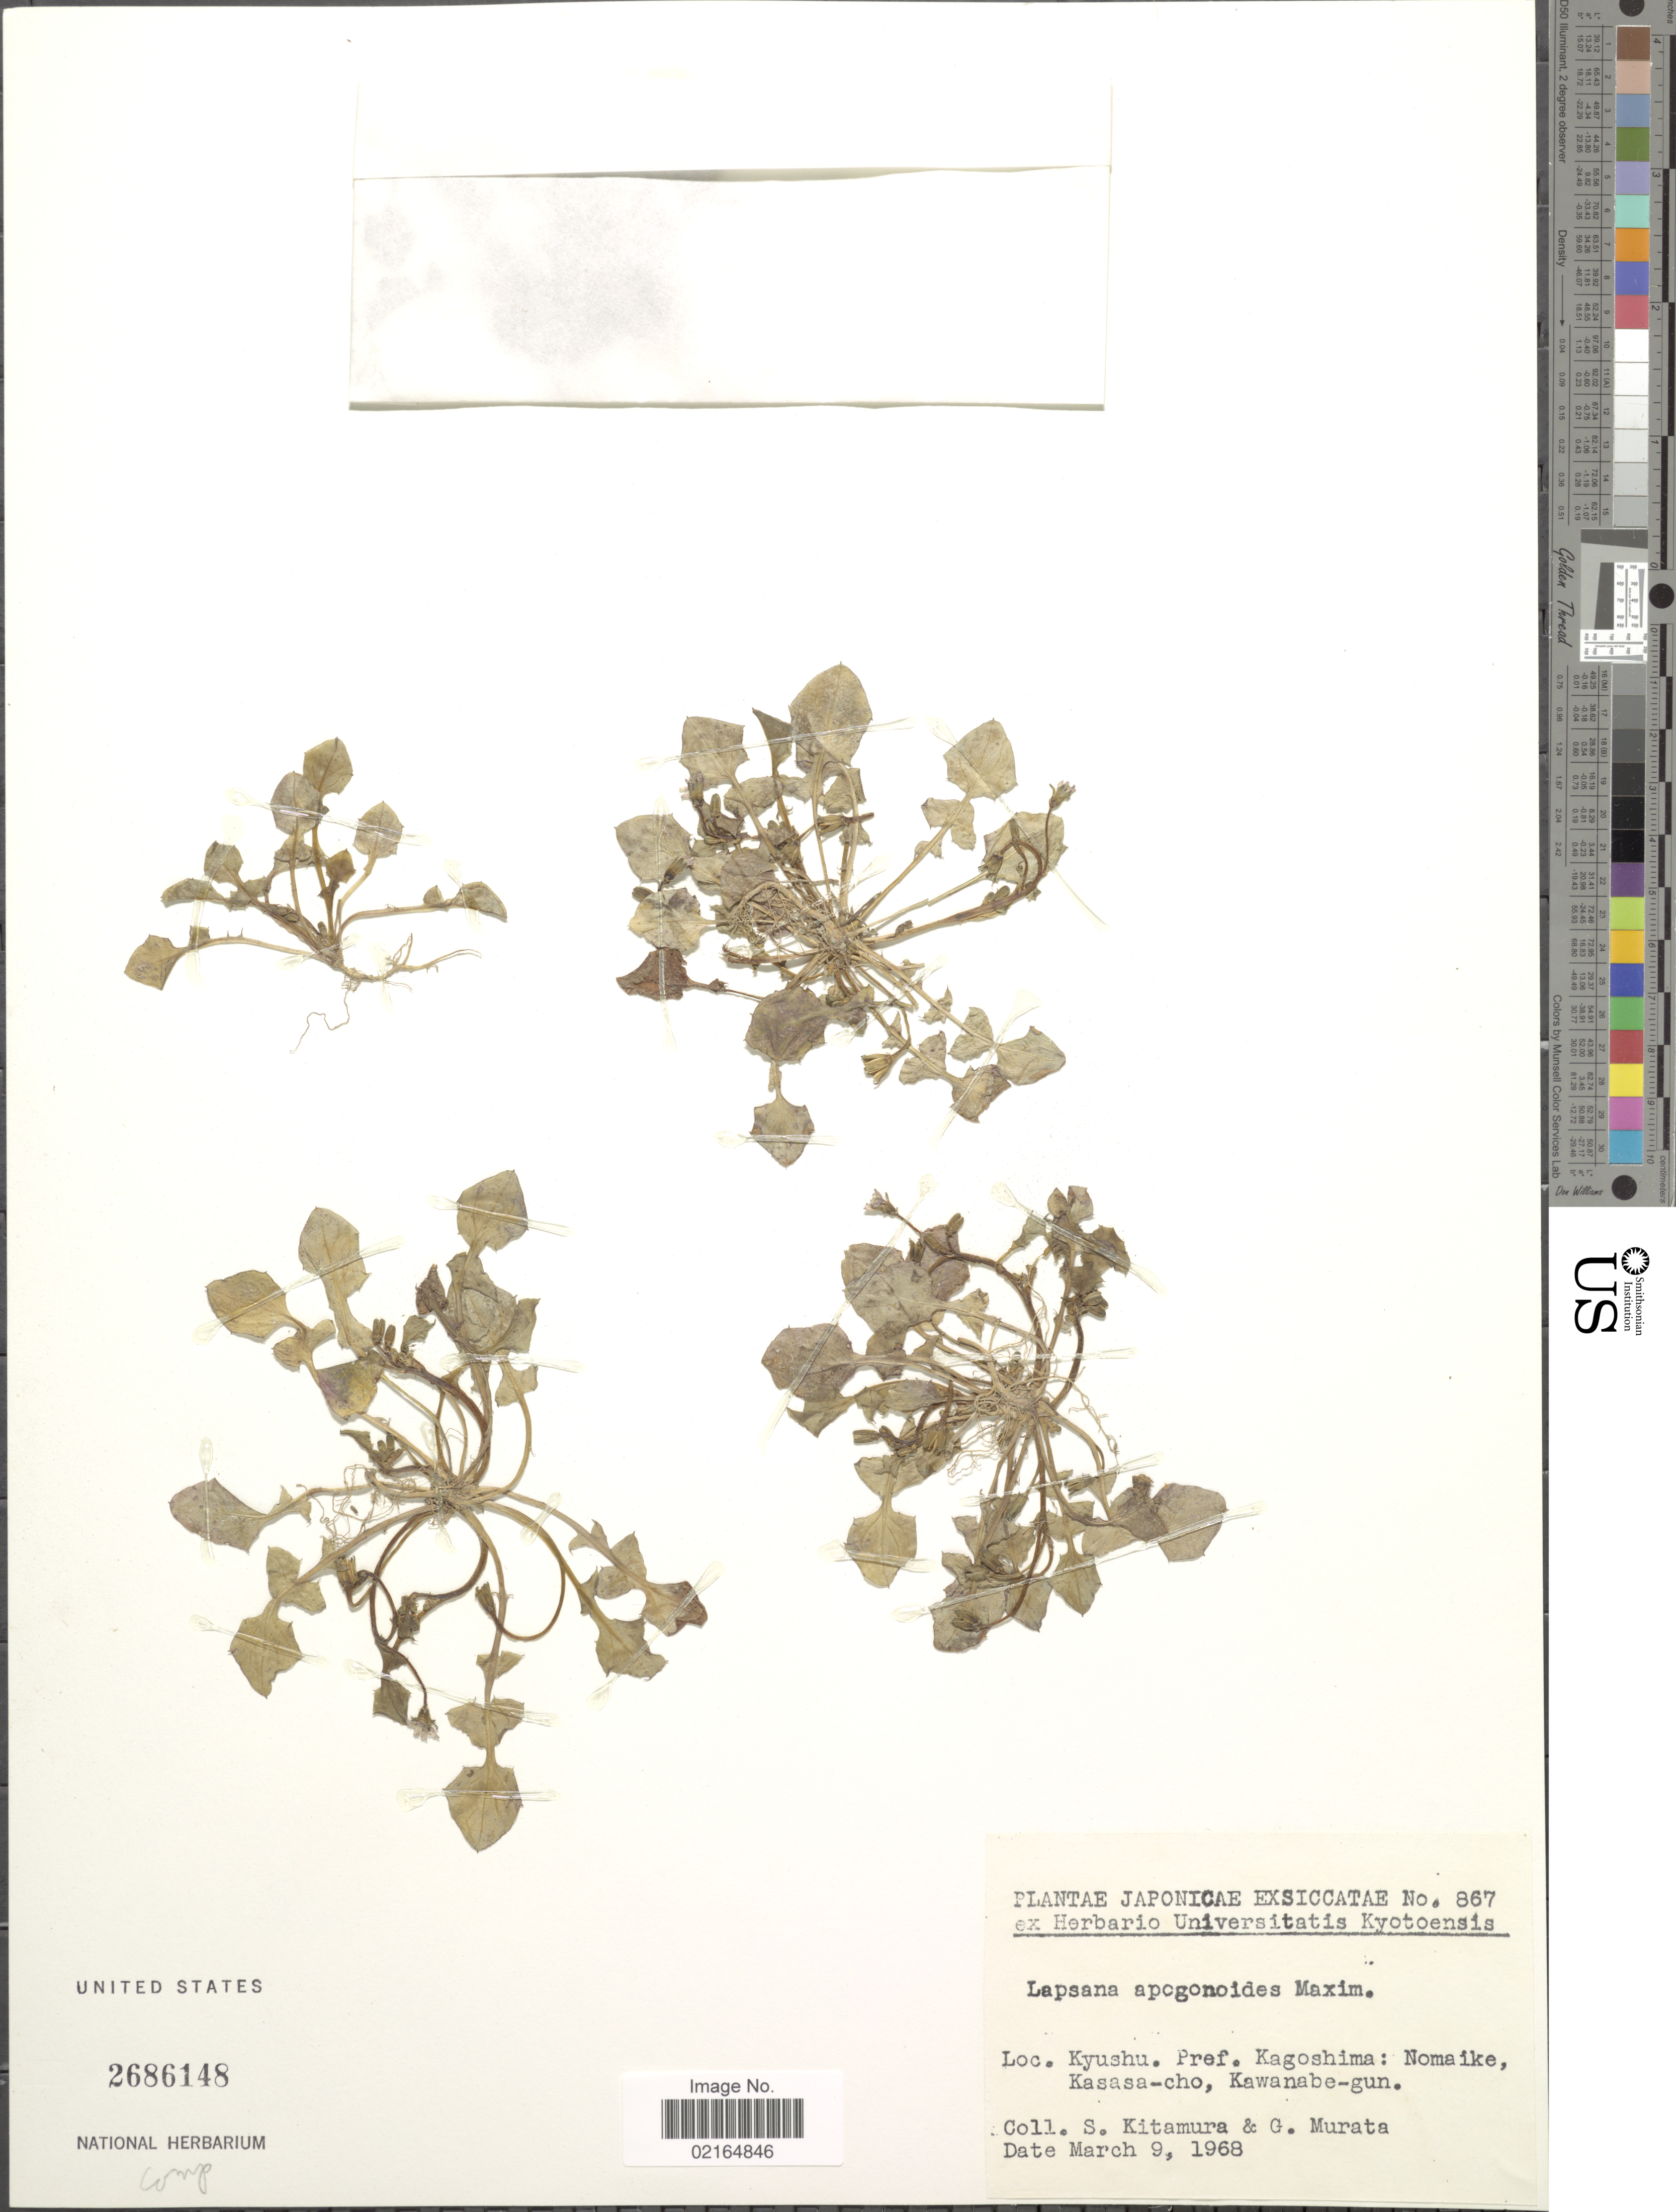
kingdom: Plantae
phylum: Tracheophyta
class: Magnoliopsida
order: Asterales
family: Asteraceae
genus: Lapsanastrum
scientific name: Lapsanastrum apogonoides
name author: (Maxim.) Pak & K. Bremer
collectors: S. Kitamura & G. Murata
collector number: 867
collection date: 1968-03-09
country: Japan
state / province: Kagosima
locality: Kyushu, Pref. Kagoshima: Nomaike, Kasasa-cho, Kawanabe-gun.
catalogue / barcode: US 2686148